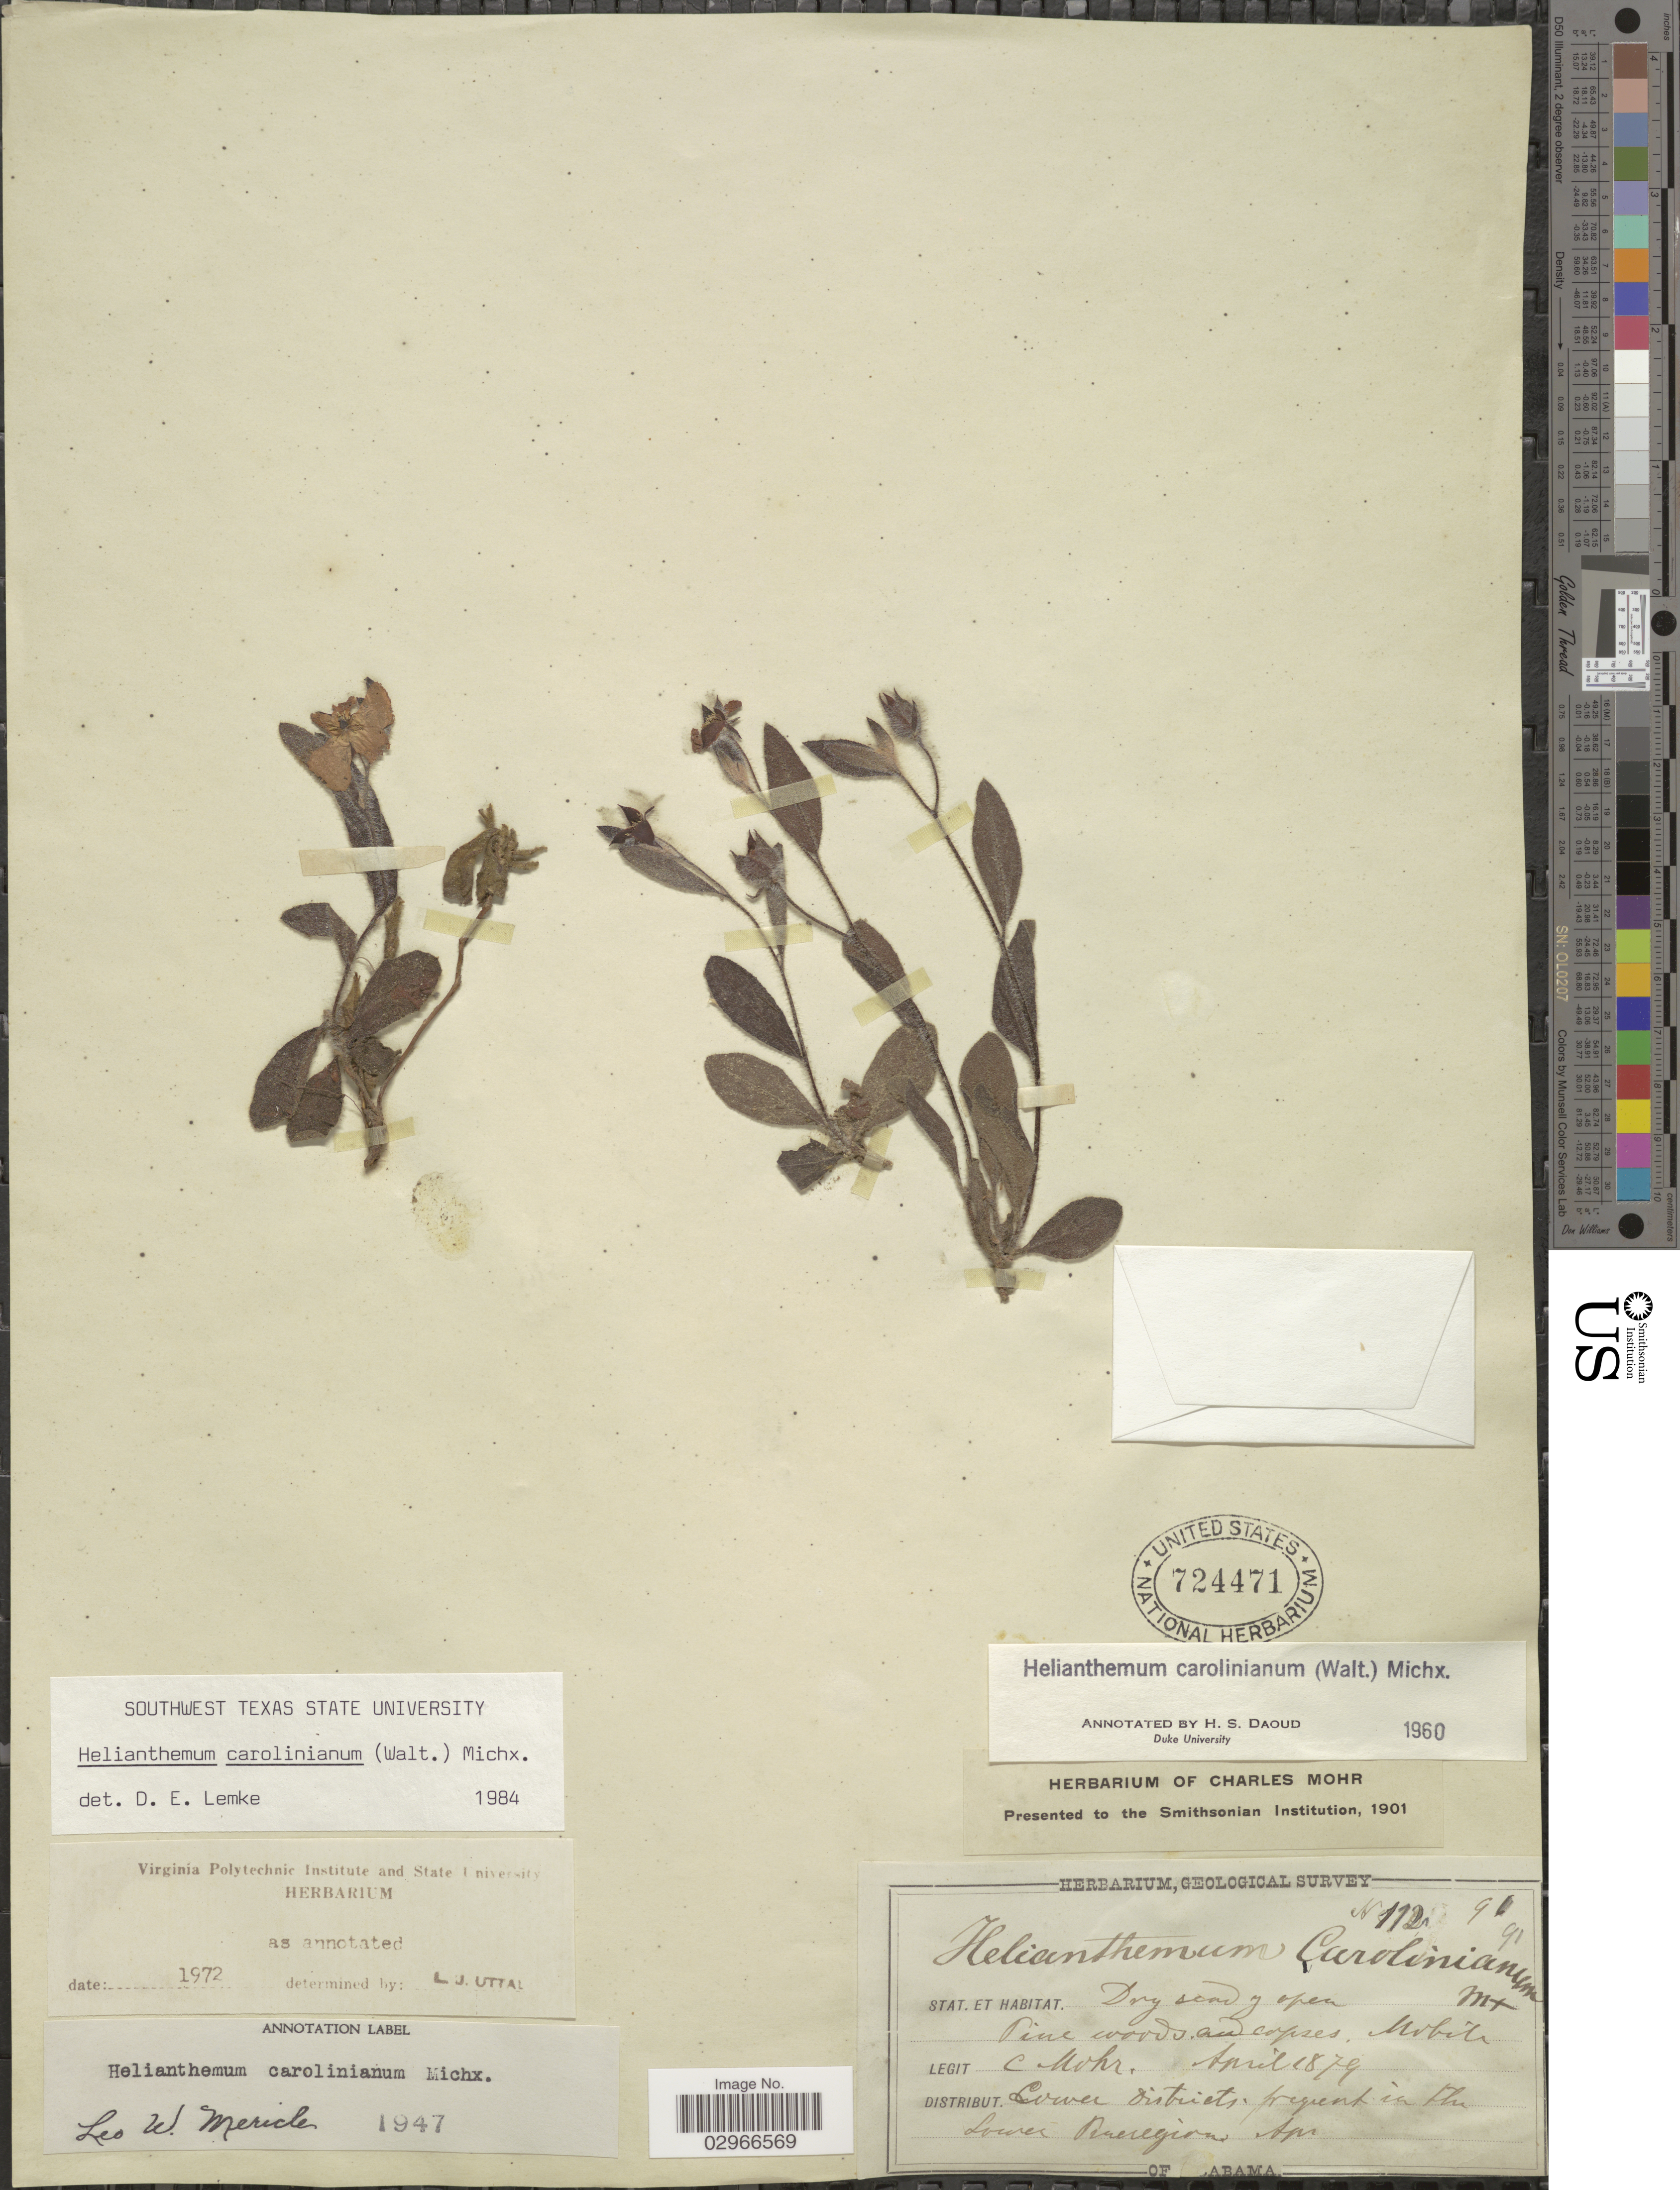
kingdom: Plantae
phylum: Tracheophyta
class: Magnoliopsida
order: Malvales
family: Cistaceae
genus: Helianthemum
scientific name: Helianthemum carolinianum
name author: (Walter) Michx.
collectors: Mohr, C. T. (herbarium)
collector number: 122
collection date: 1879-04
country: United States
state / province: Alabama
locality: Mobile. Lower Districts. Lower Pineregion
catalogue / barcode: US 724471